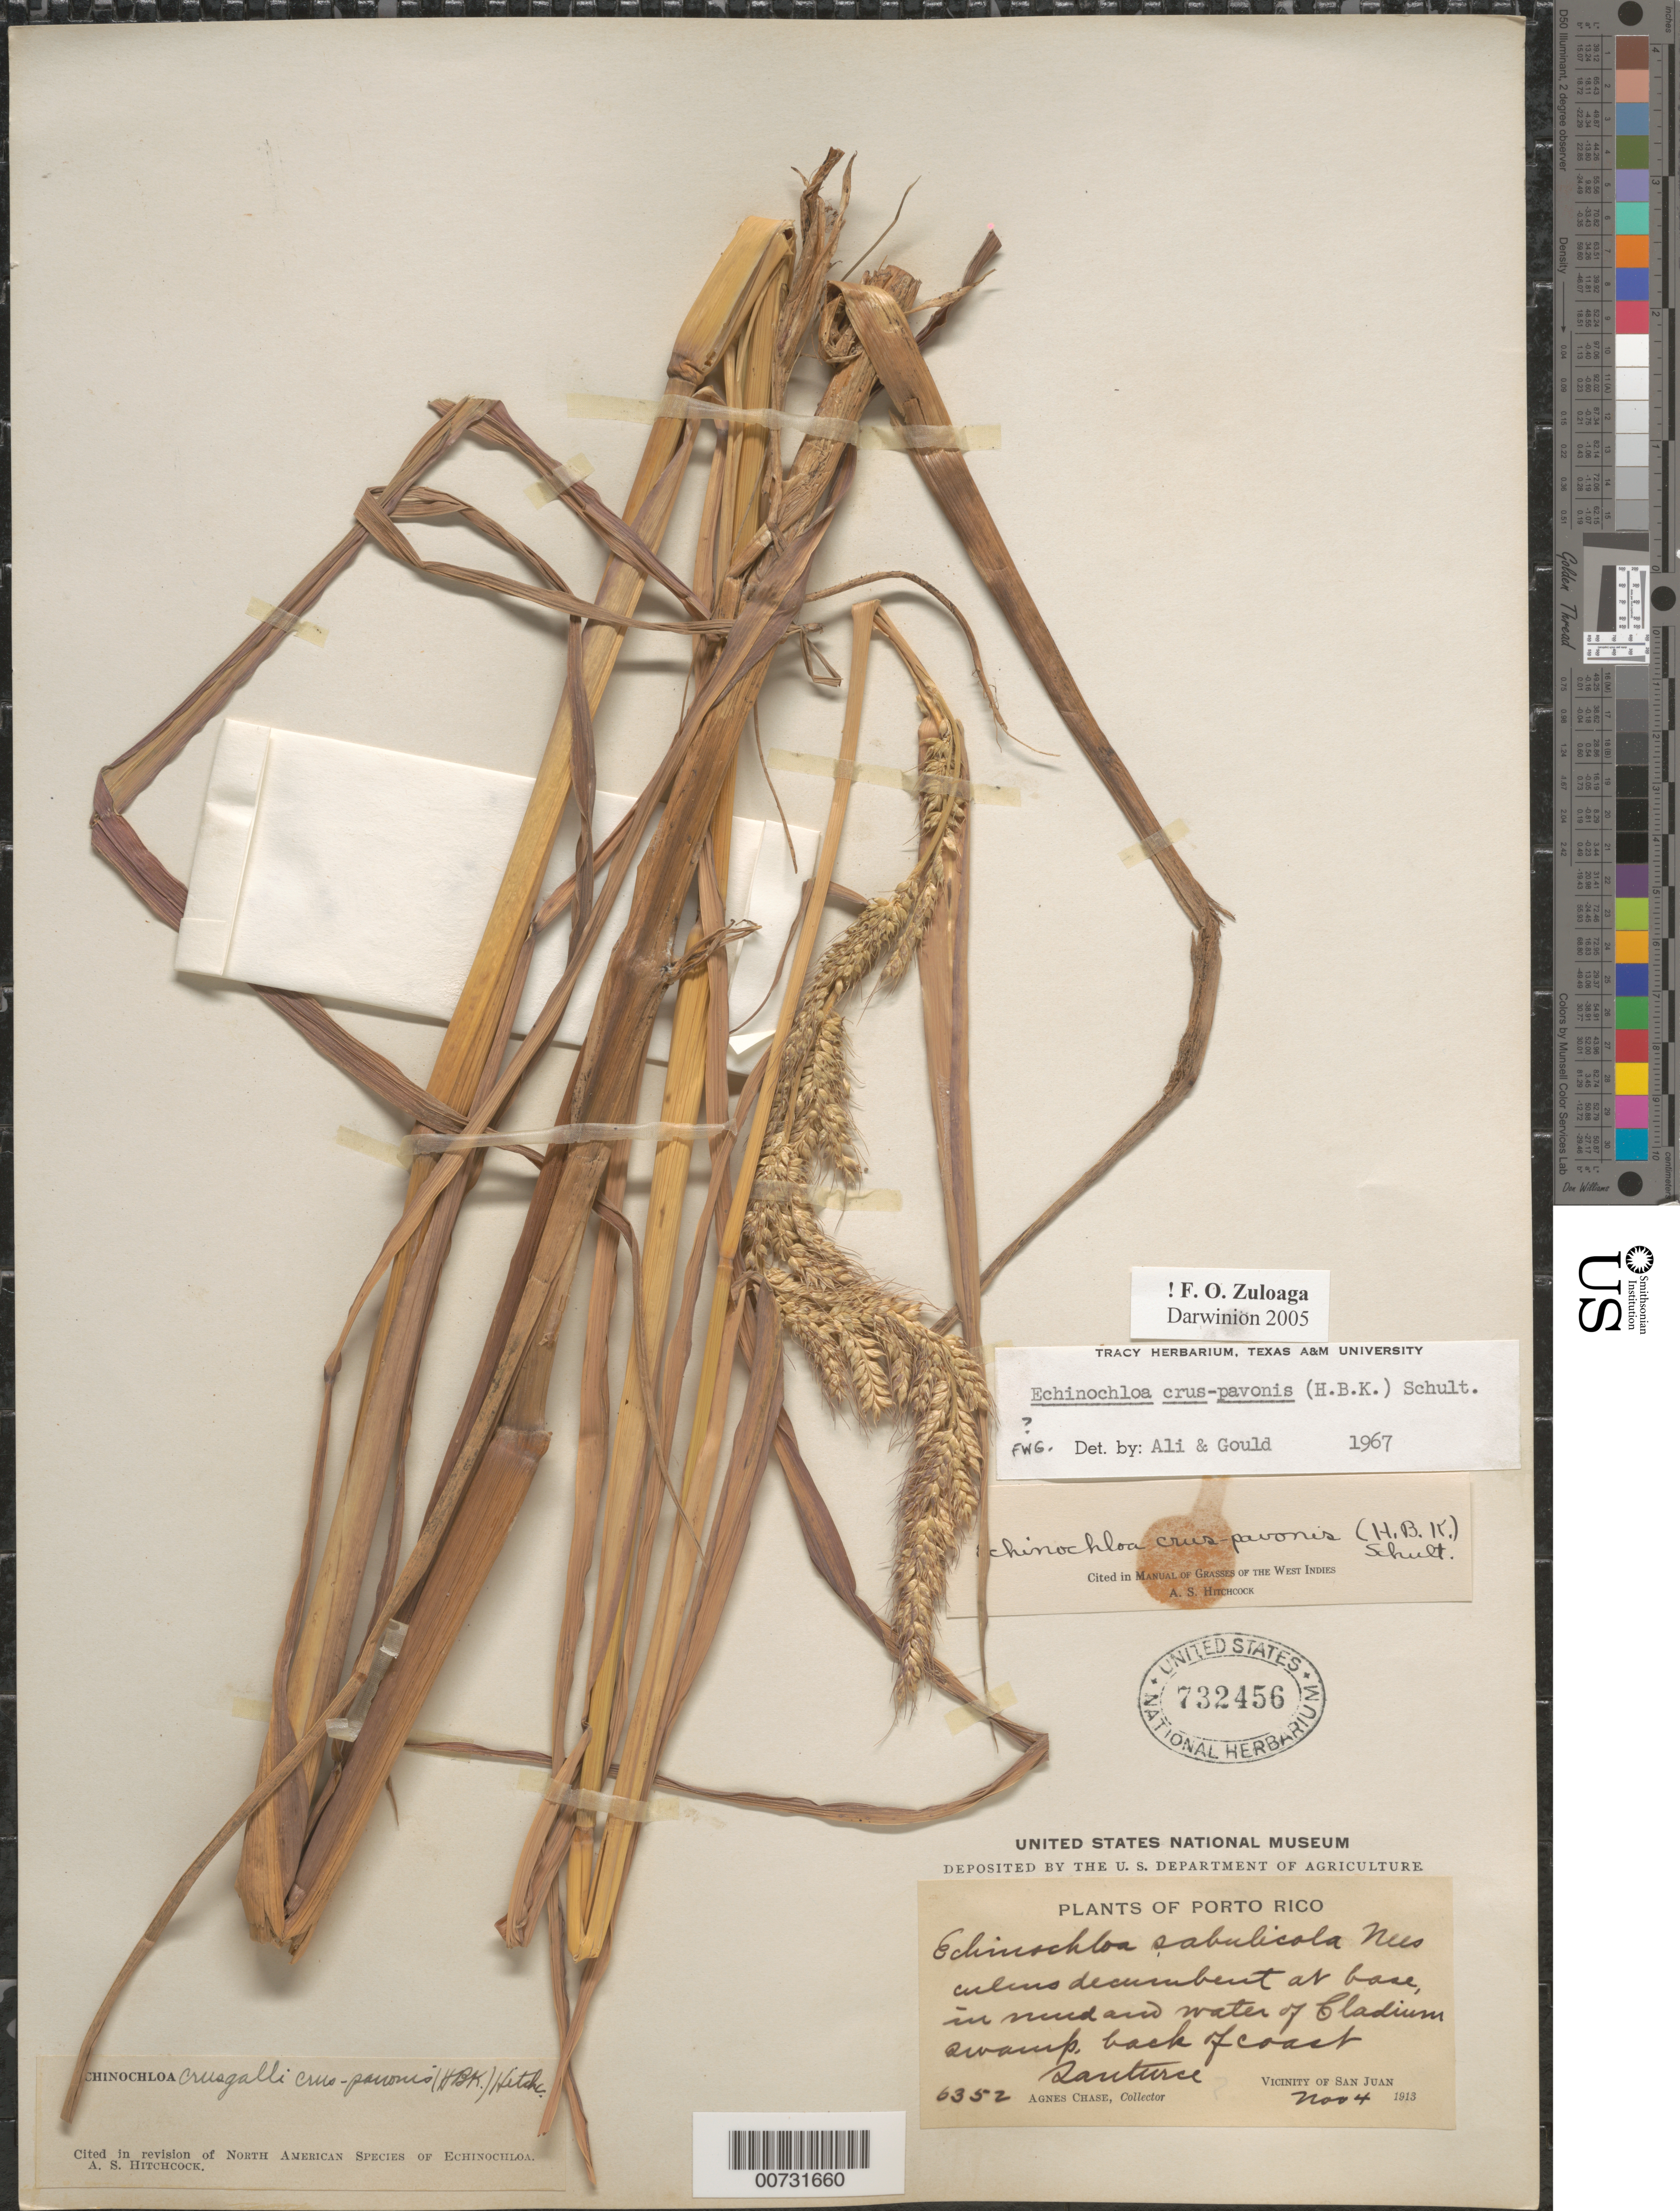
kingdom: Plantae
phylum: Tracheophyta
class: Liliopsida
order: Poales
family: Poaceae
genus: Echinochloa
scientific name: Echinochloa crus-pavonis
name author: (Kunth) Schult.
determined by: Ali, M. A.; Gould, F. W.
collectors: A. Chase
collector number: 6352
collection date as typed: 04 Nov 1913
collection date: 1913-11-04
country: Puerto Rico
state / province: San Juan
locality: Santurce, vic of San Juan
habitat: In mud and water of Cladium swamp, back of coast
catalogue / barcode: US 732456